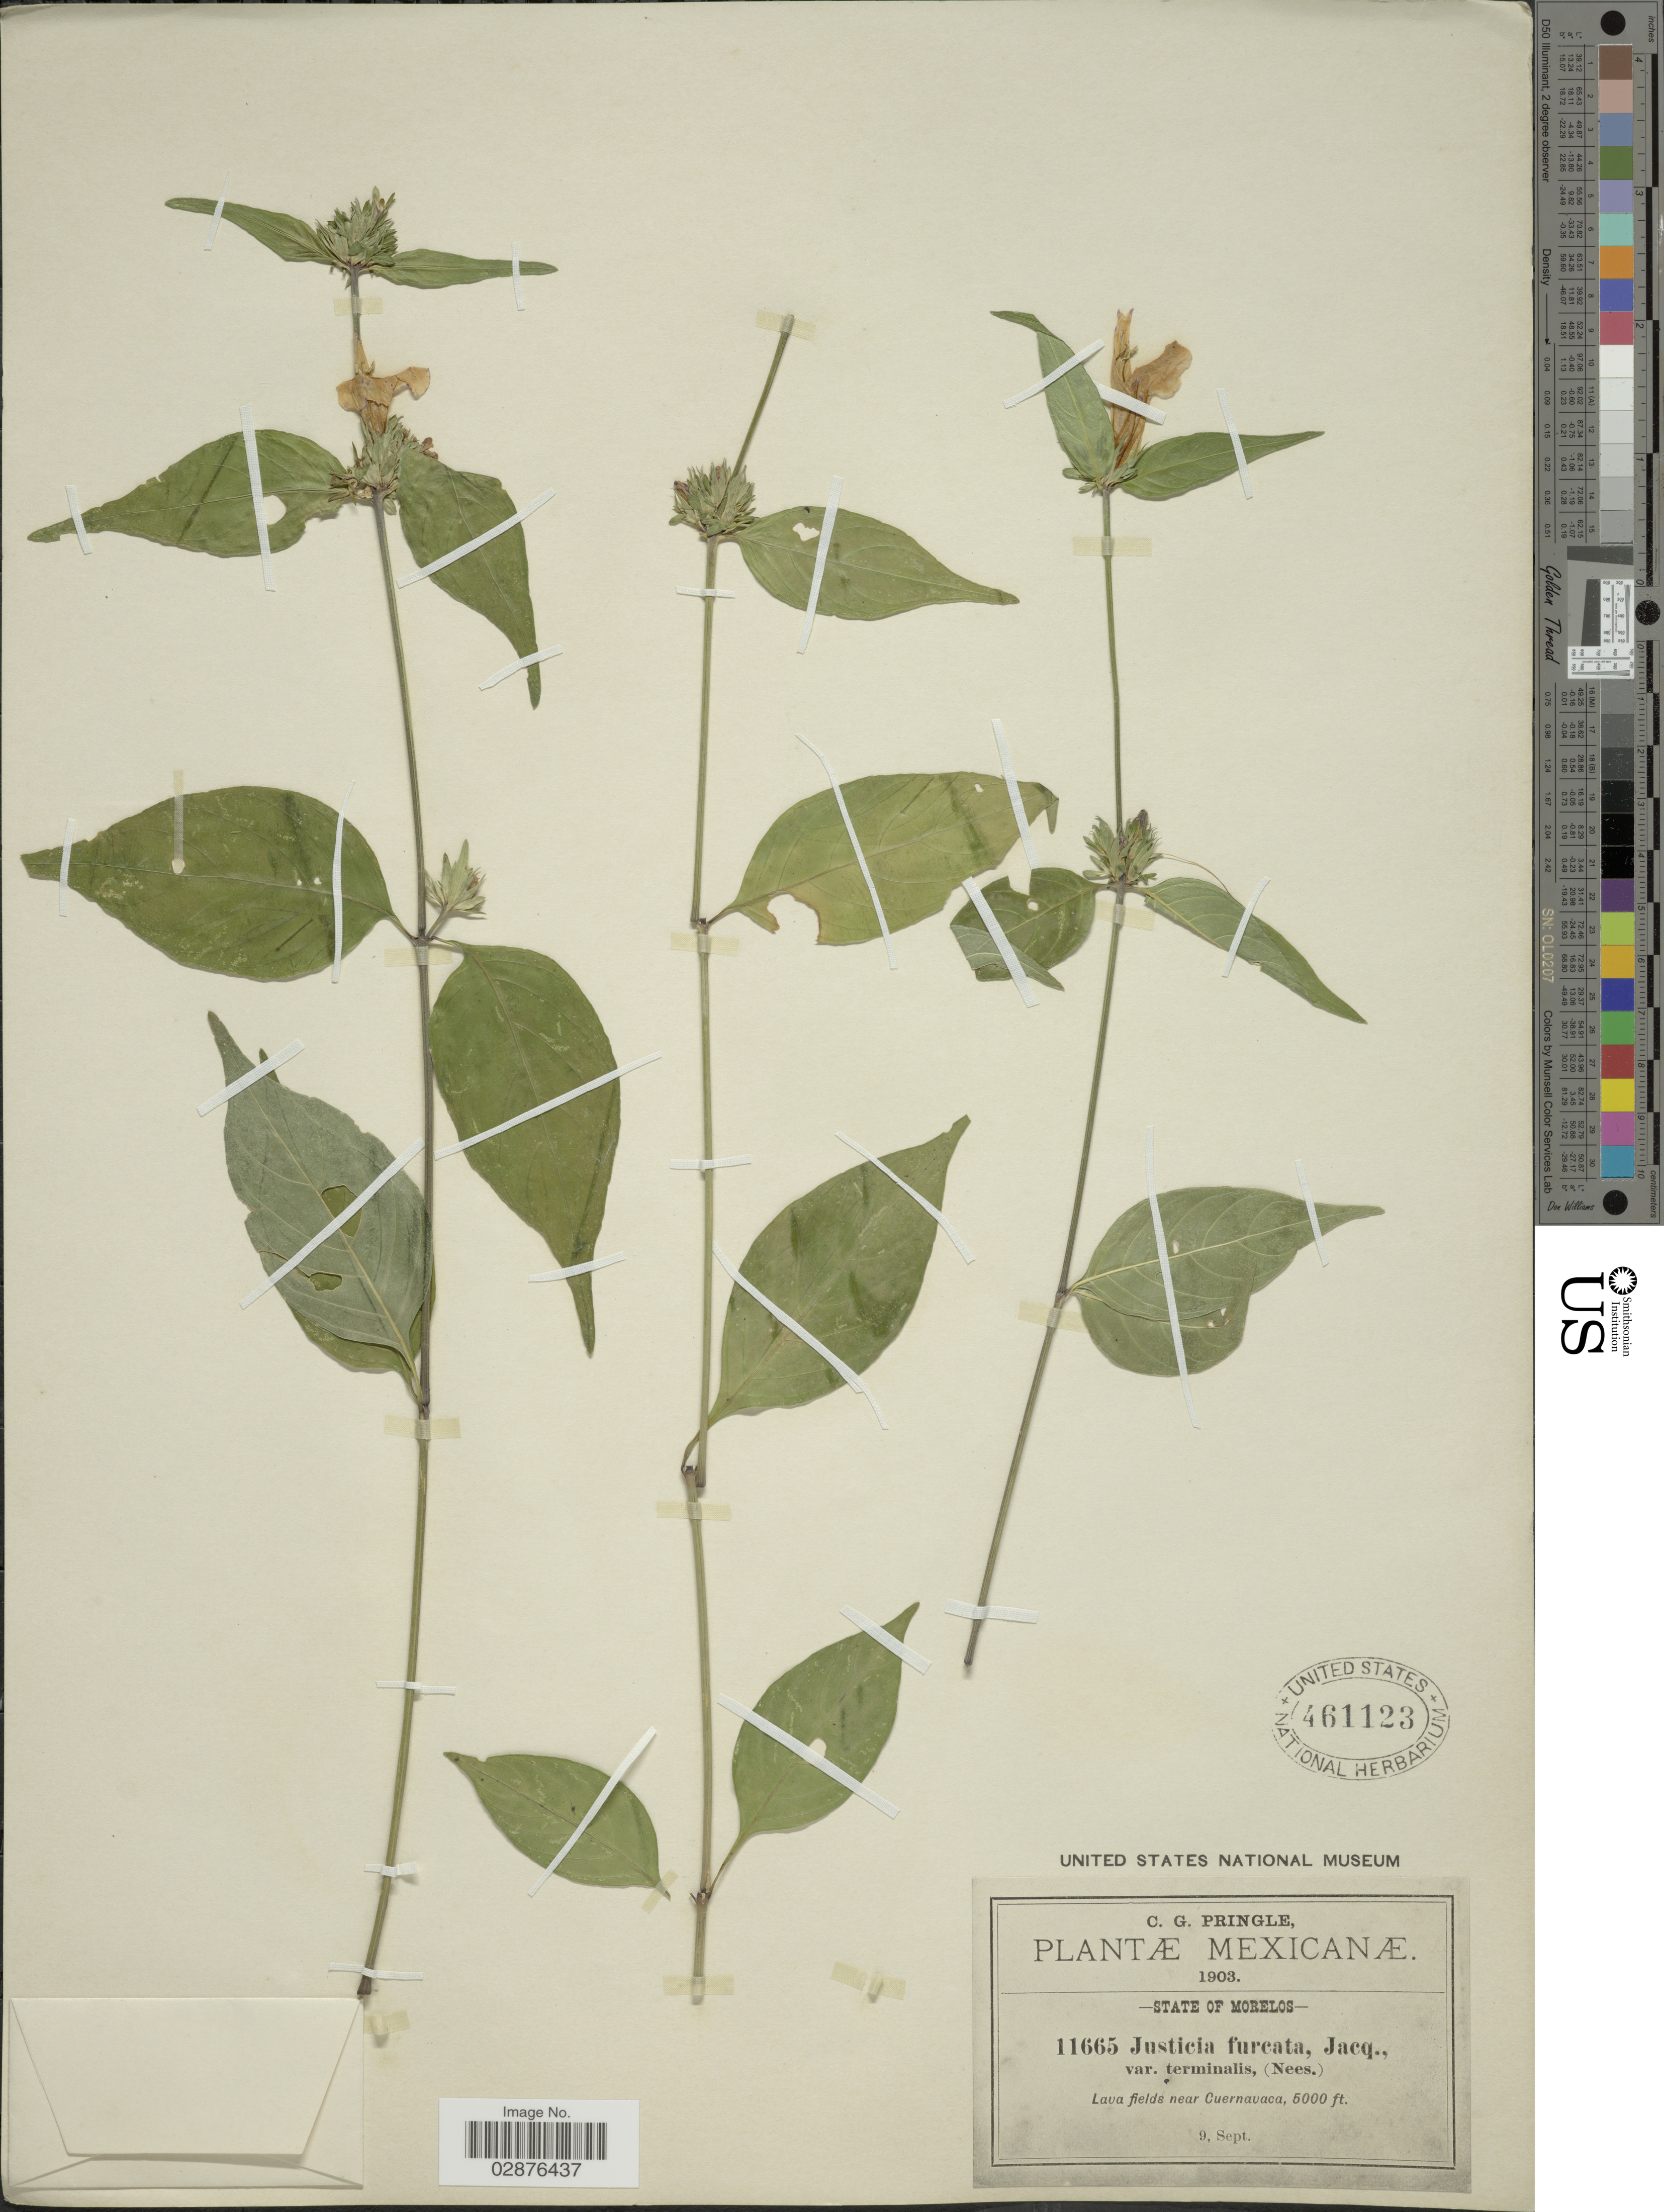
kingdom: Plantae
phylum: Tracheophyta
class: Magnoliopsida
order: Lamiales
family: Acanthaceae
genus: Justicia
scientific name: Justicia furcata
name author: Lam.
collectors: C. G. Pringle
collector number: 11665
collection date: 1903-09-09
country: Mexico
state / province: Morelos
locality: Lava fields near Cuernavaca.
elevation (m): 1524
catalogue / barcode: US 461123